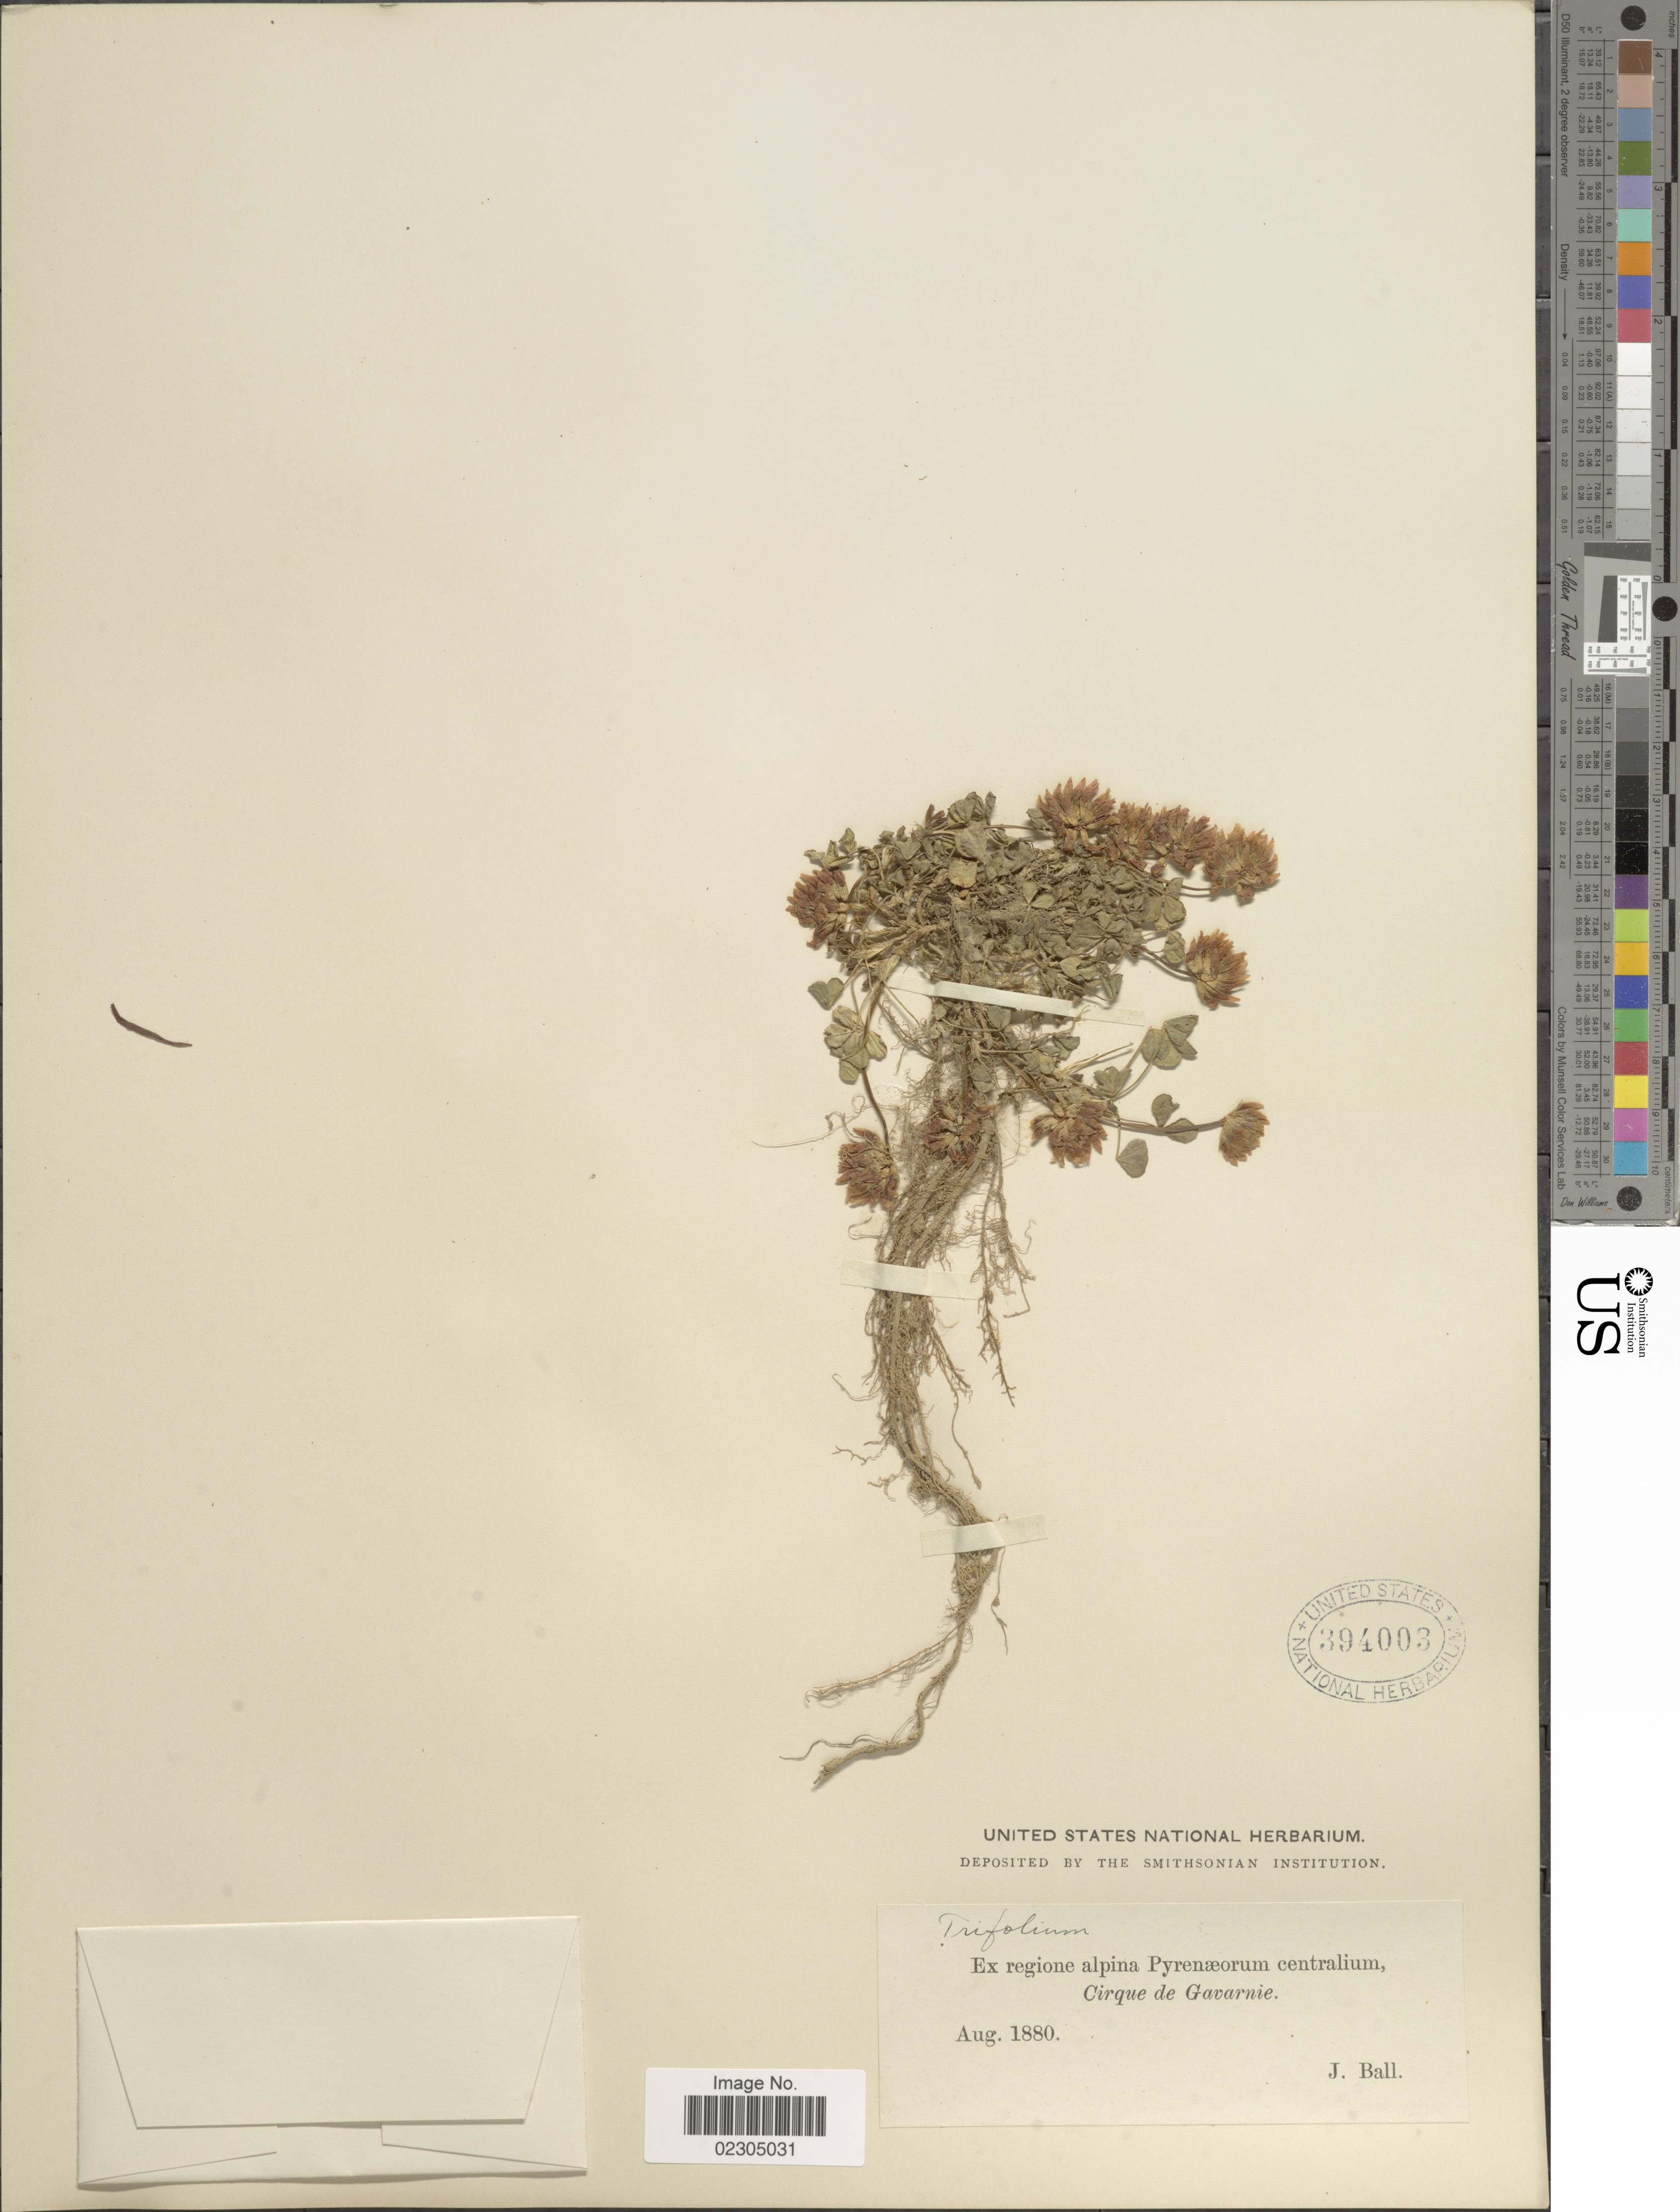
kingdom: Plantae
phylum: Tracheophyta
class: Magnoliopsida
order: Fabales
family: Fabaceae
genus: Trifolium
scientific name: Trifolium sp.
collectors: J. Ball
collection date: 1880-08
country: France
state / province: Occitanie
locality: Ex regione alpina Pyrenaeorum centralium, Cirque de Gavarnie.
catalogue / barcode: US 394003